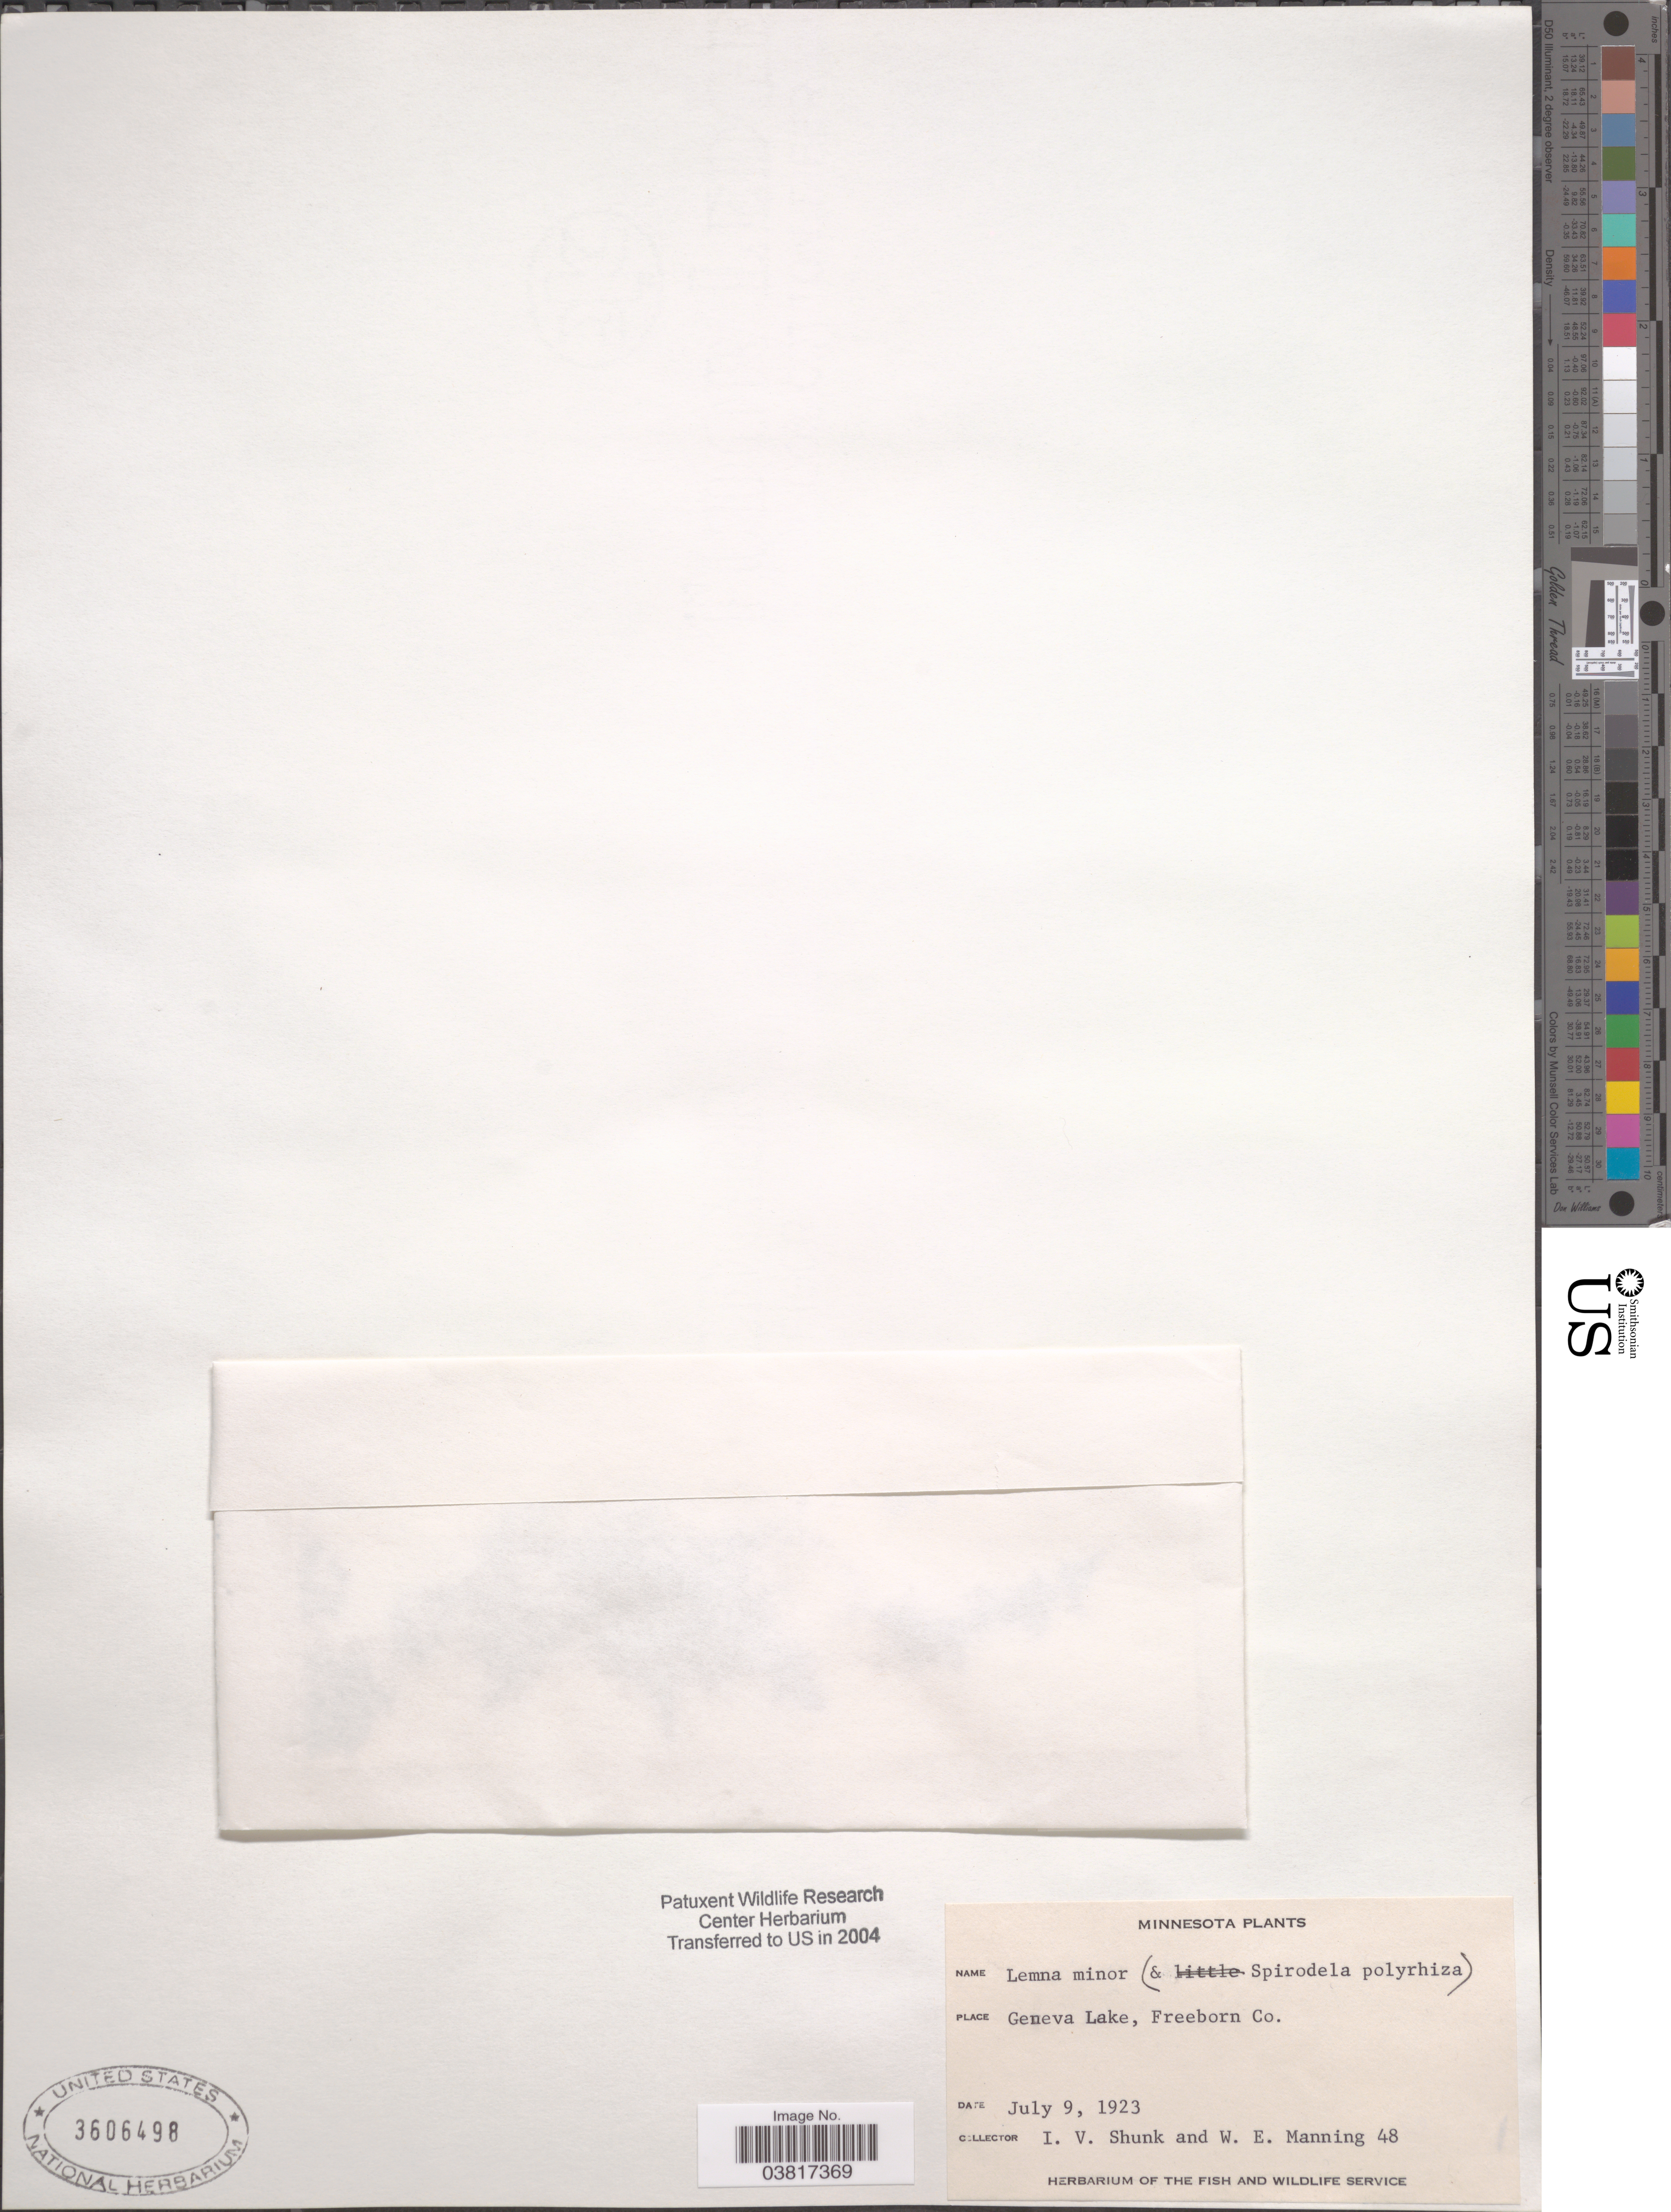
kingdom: Plantae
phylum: Tracheophyta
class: Liliopsida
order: Alismatales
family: Araceae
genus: Lemna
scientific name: Lemna minor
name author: L.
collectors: I. Shunk & W. Manning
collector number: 48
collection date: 1923-07-09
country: United States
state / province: Minnesota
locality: Geneva Lake, Freeborn Co.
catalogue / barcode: US 3606498